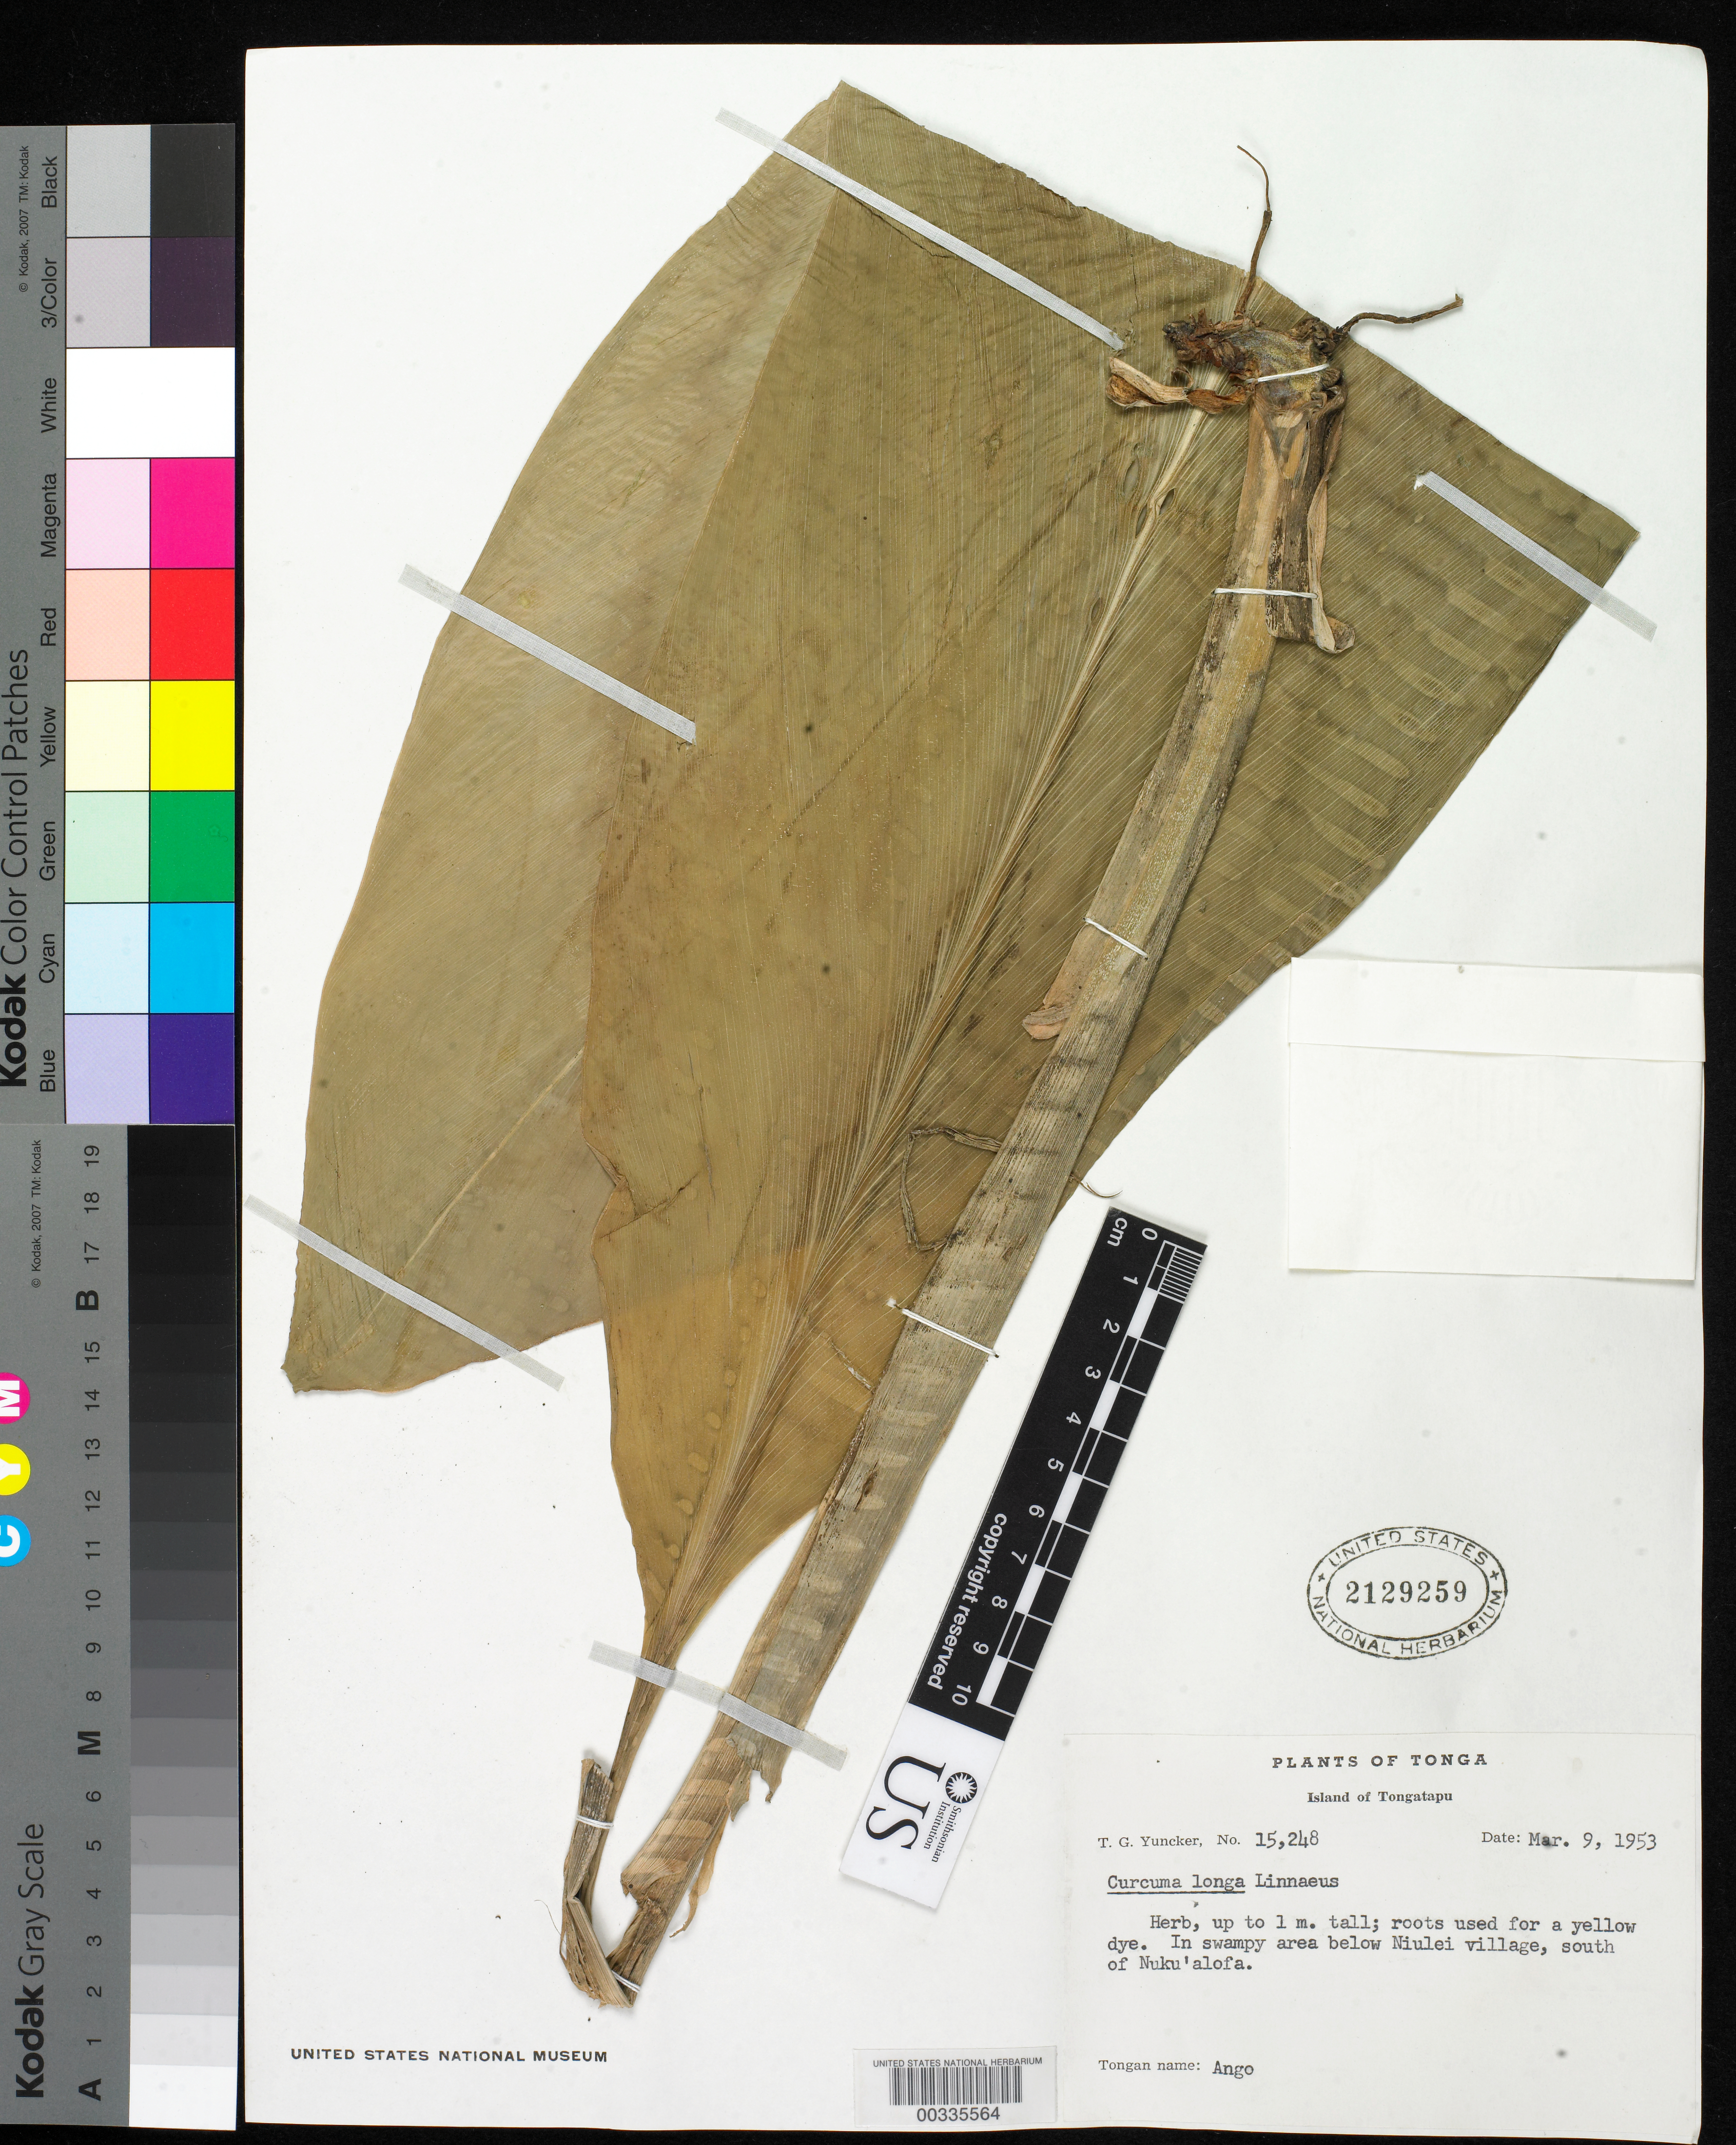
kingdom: Plantae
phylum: Tracheophyta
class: Liliopsida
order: Zingiberales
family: Zingiberaceae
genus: Curcuma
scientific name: Curcuma longa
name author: L.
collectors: T. G. Yuncker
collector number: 15248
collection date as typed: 09 Mar 1953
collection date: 1953-03-09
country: Tonga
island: Tongatapu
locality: In swampy area below niulei village, s of nuku'alofa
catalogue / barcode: US 2129259